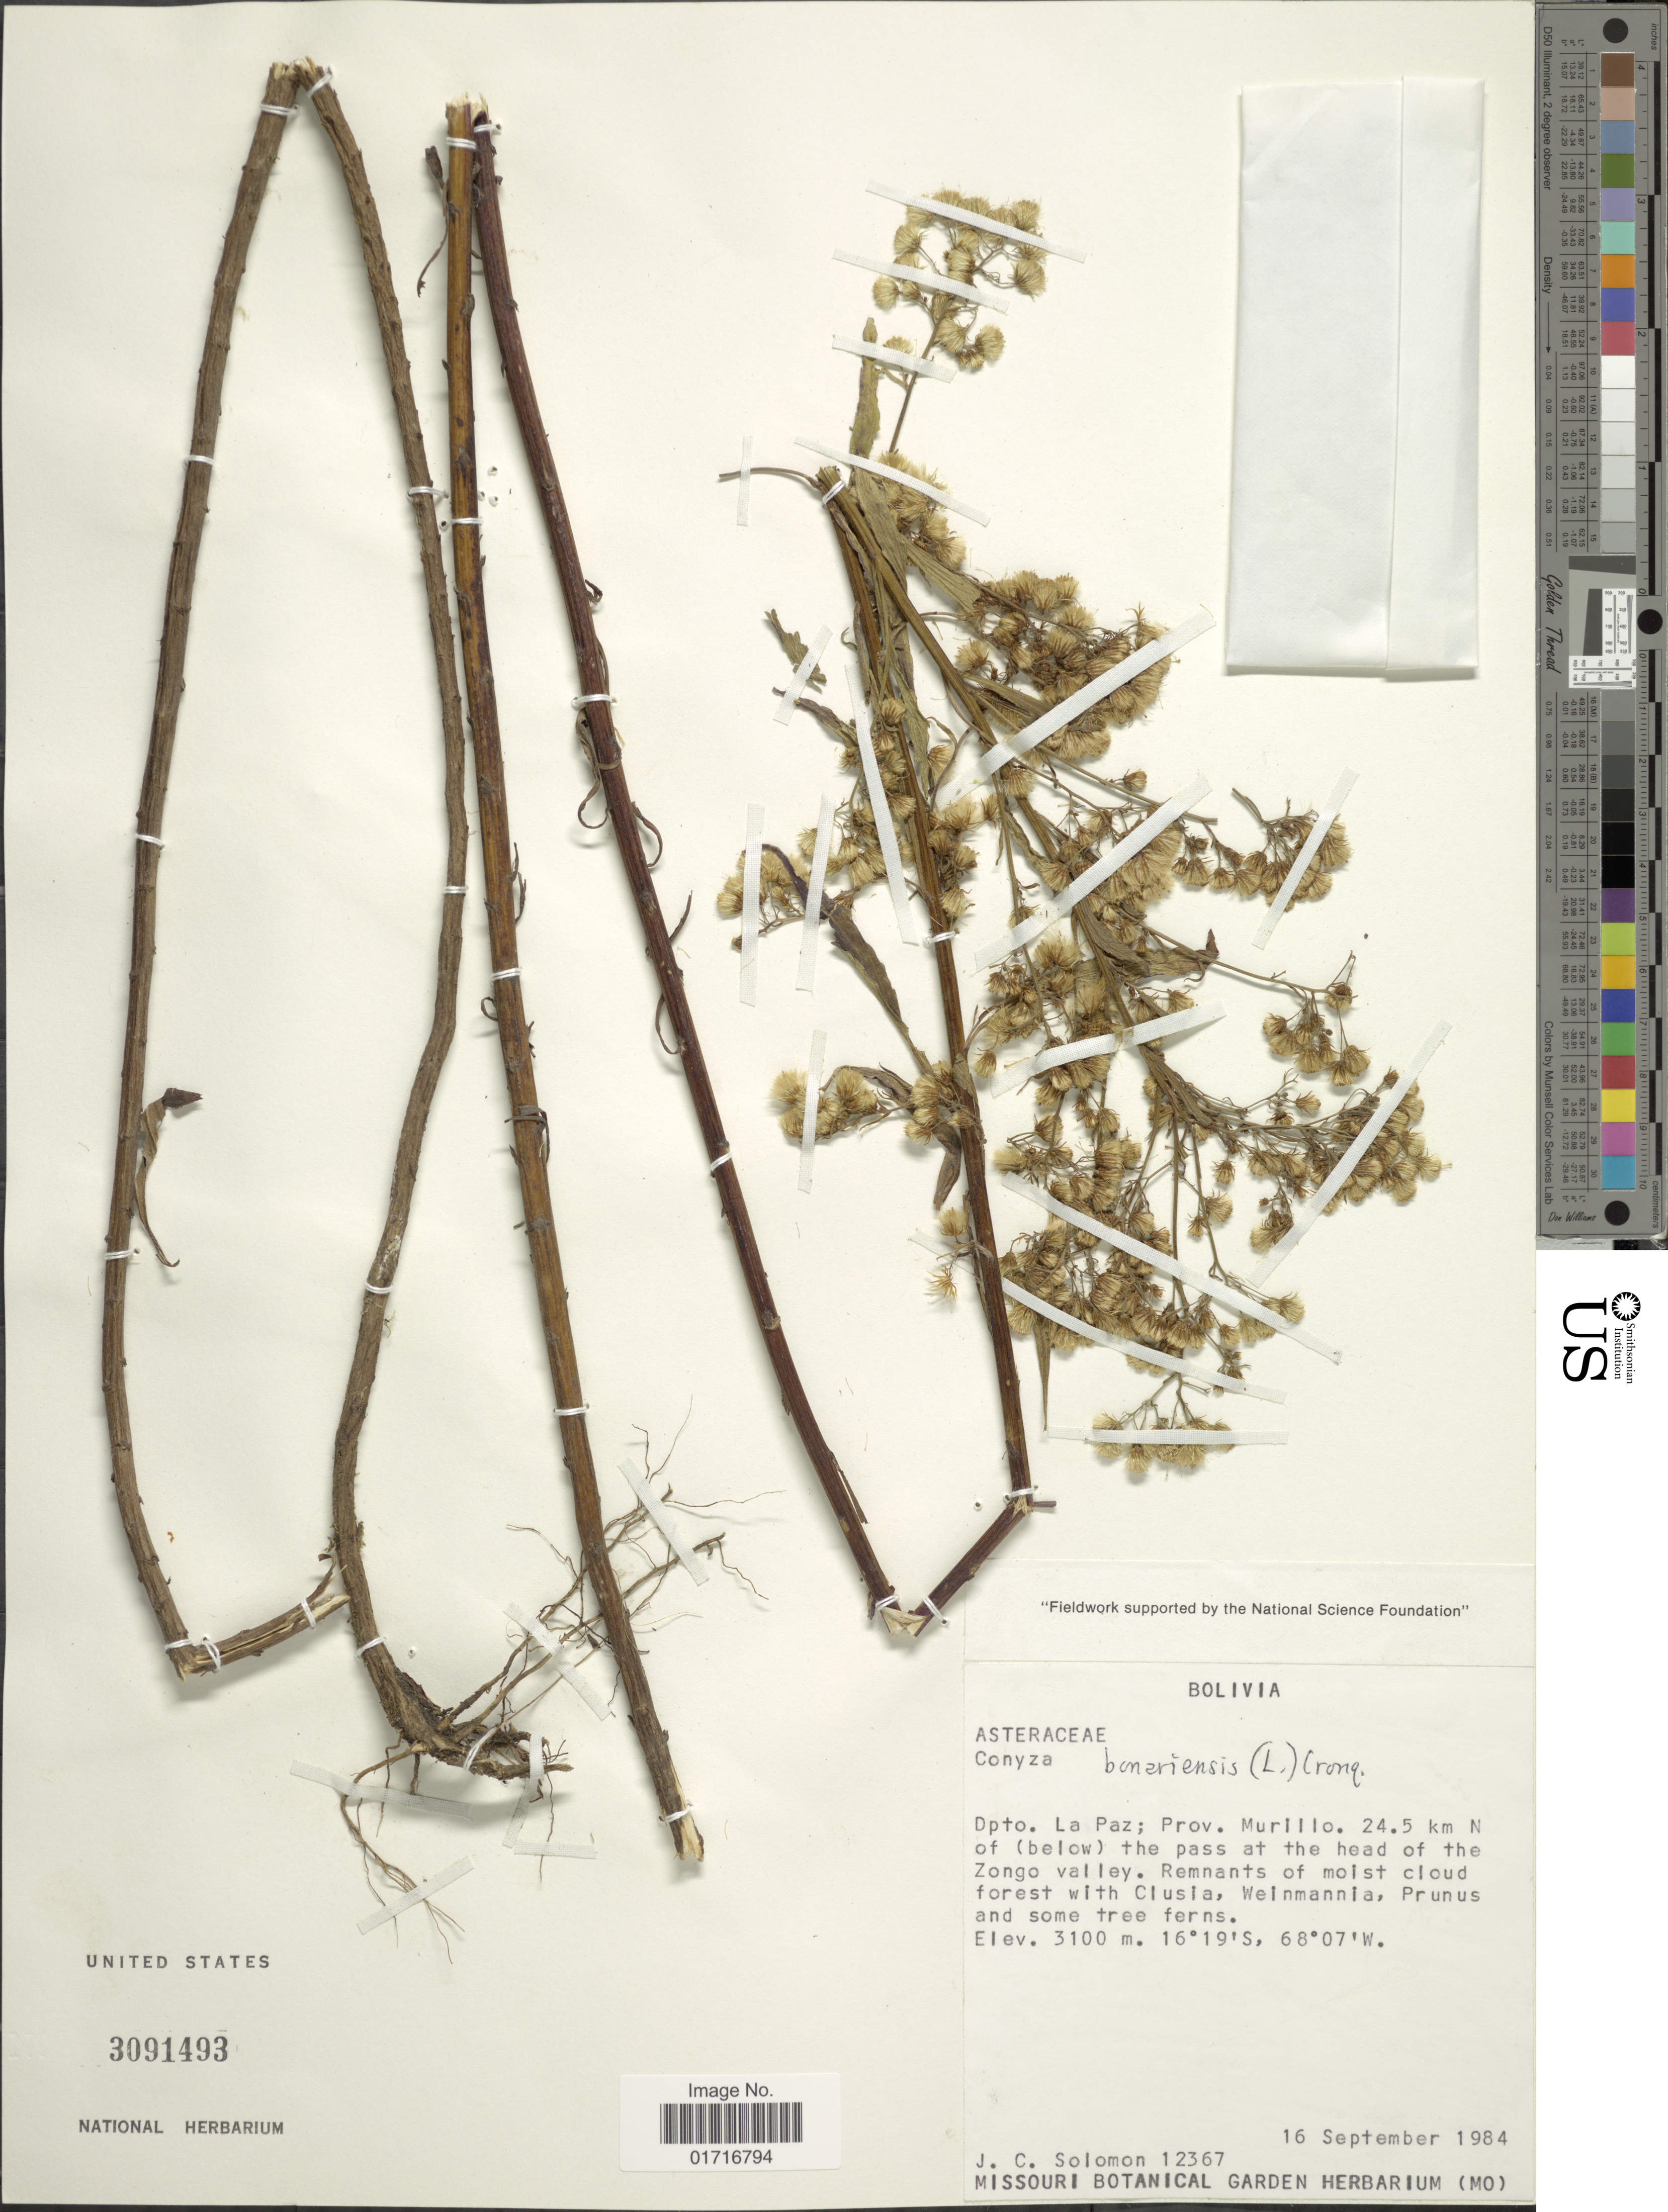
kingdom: Plantae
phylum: Tracheophyta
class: Magnoliopsida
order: Asterales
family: Asteraceae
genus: Conyza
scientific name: Conyza bonariensis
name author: (L.) Cronq.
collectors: J. C. Solomon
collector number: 12367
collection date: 1984-09-16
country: Bolivia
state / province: La Paz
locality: Bolivia. Dpto. La Paz.; Prov. Murillo. 24.5 km N of (below ) the pass at the head of the Zongo valley.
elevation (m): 3100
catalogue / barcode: US 3091493